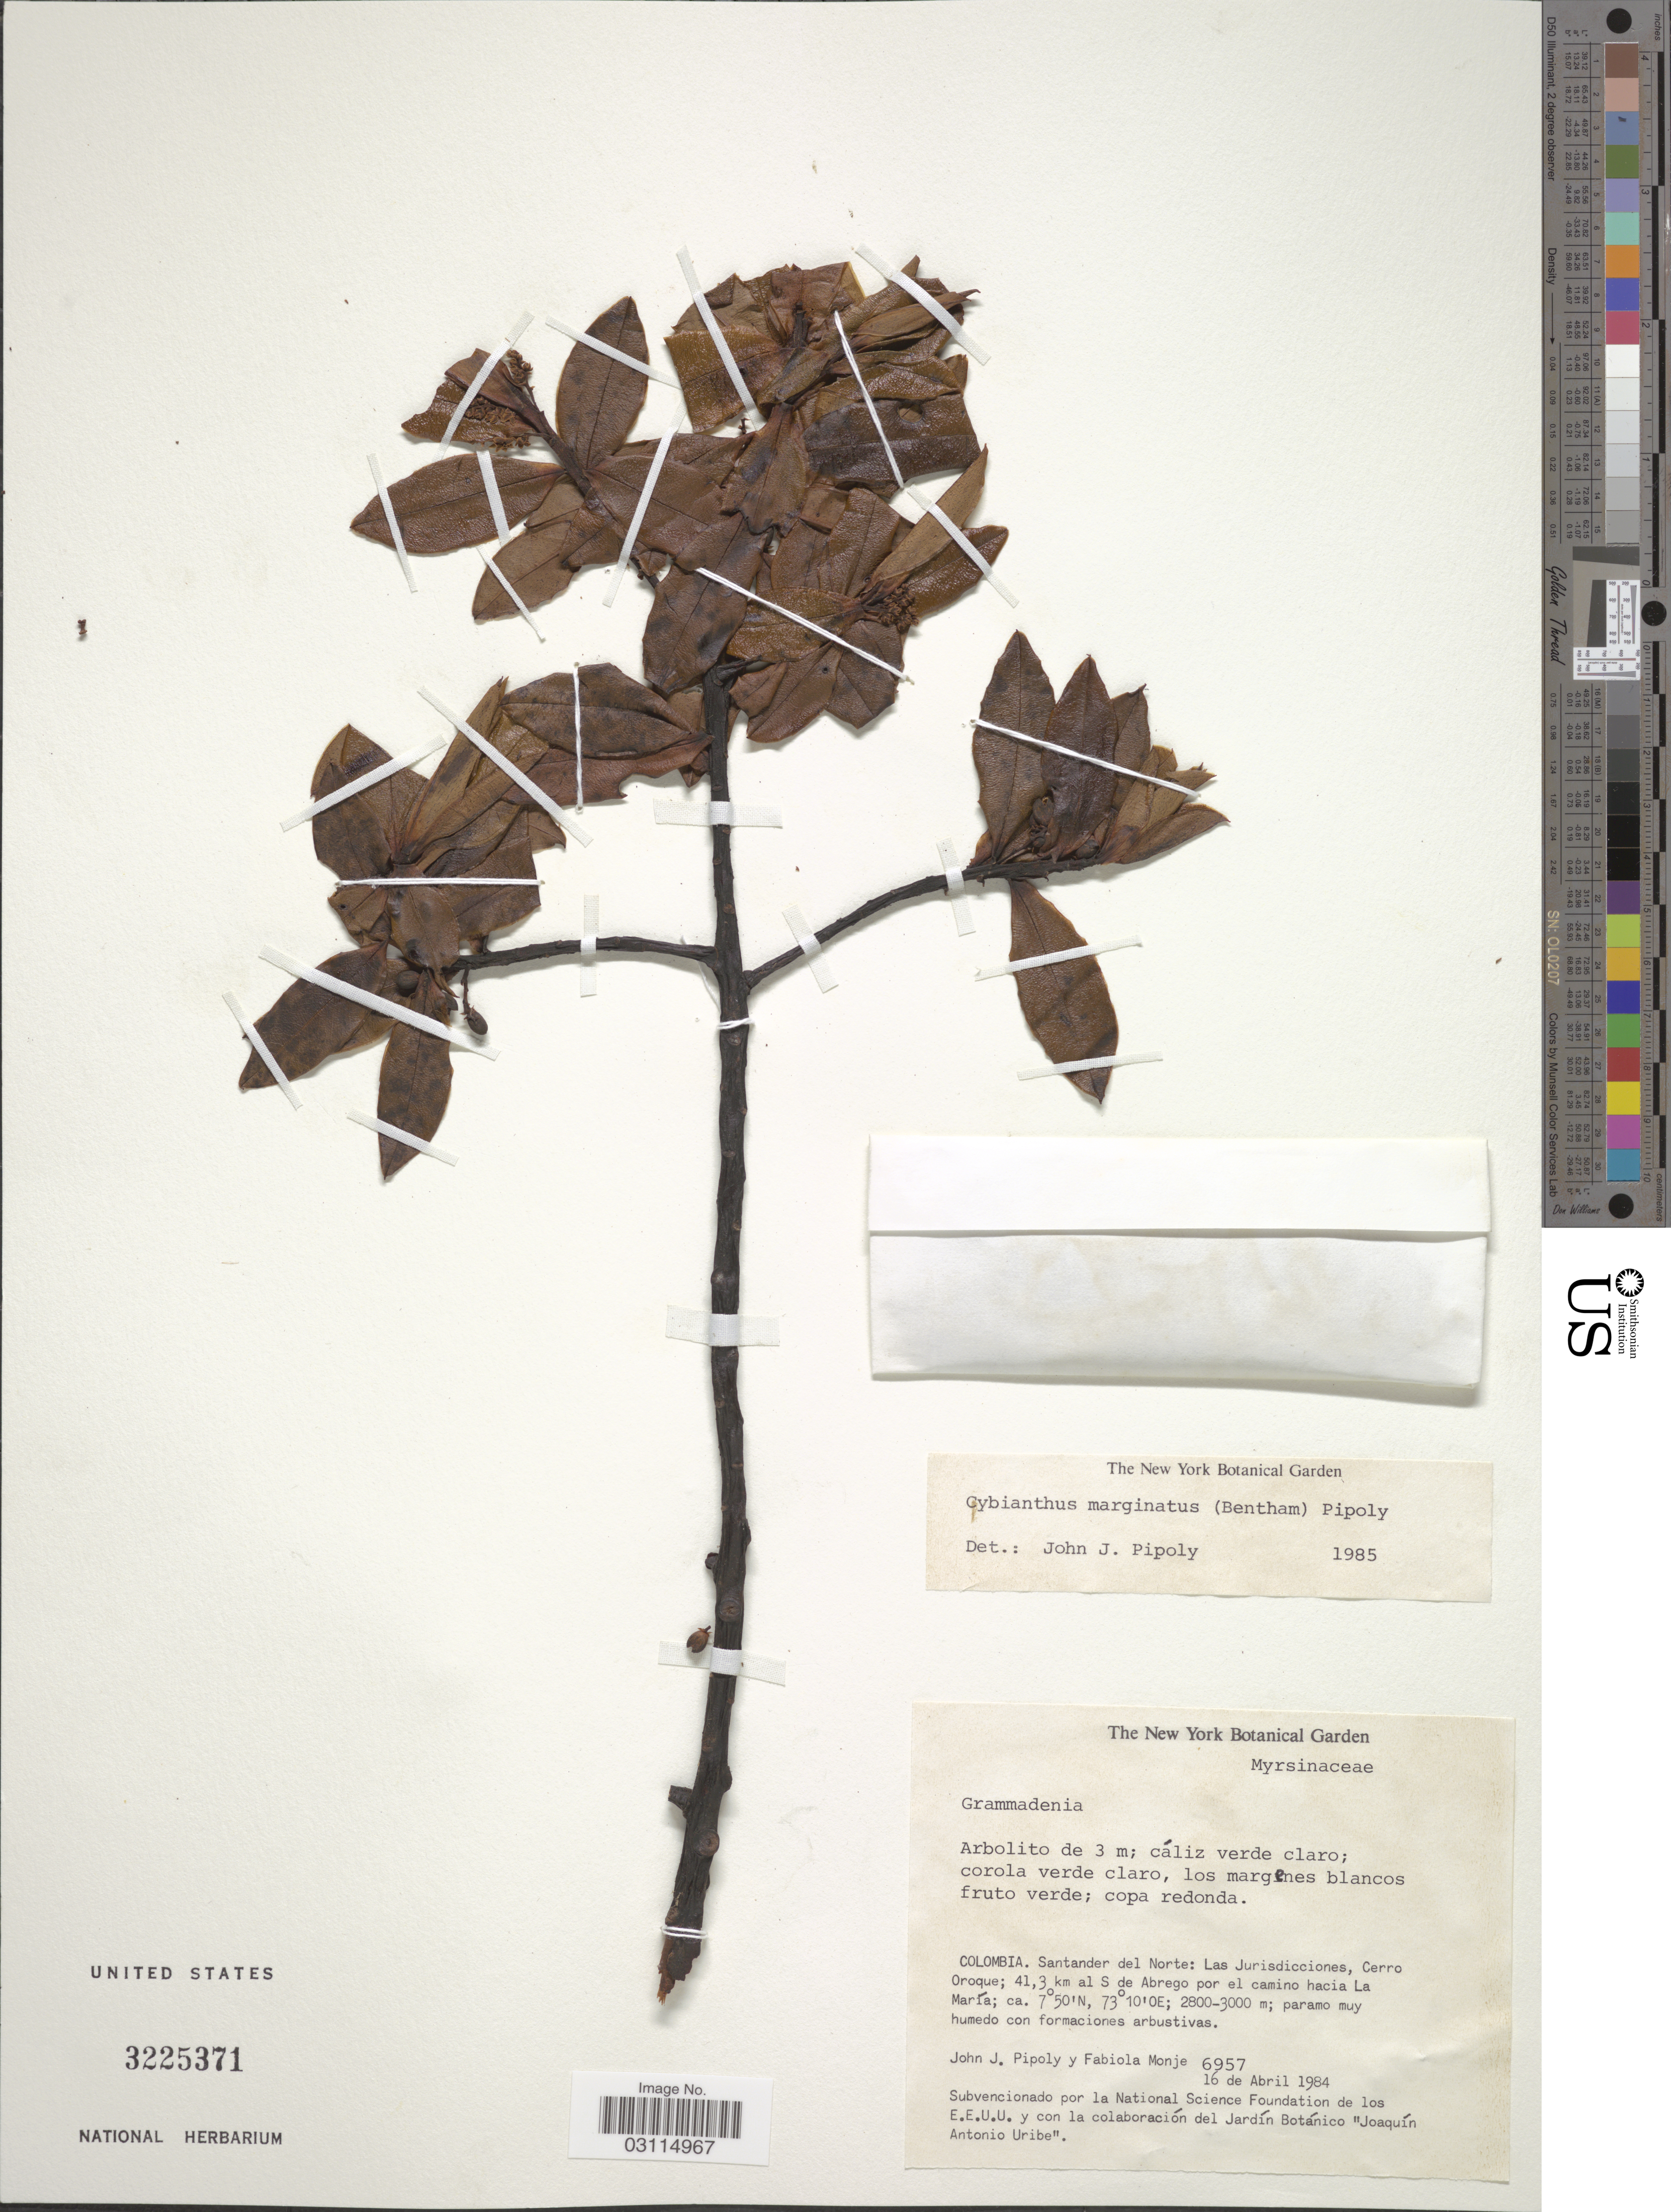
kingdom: Plantae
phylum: Tracheophyta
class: Magnoliopsida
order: Ericales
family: Primulaceae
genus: Cybianthus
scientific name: Cybianthus marginatus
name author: (Benth.) Pipoly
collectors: J. J. Pipoly & F. Monje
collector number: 6957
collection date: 1984-04-16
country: Colombia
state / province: Norte de Santander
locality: Santander del Norte: Las Jurisdicciones, Cerro Oroque; 41.3 km al S de Abrego por el camino hacia La María.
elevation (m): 2800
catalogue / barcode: US 3225371